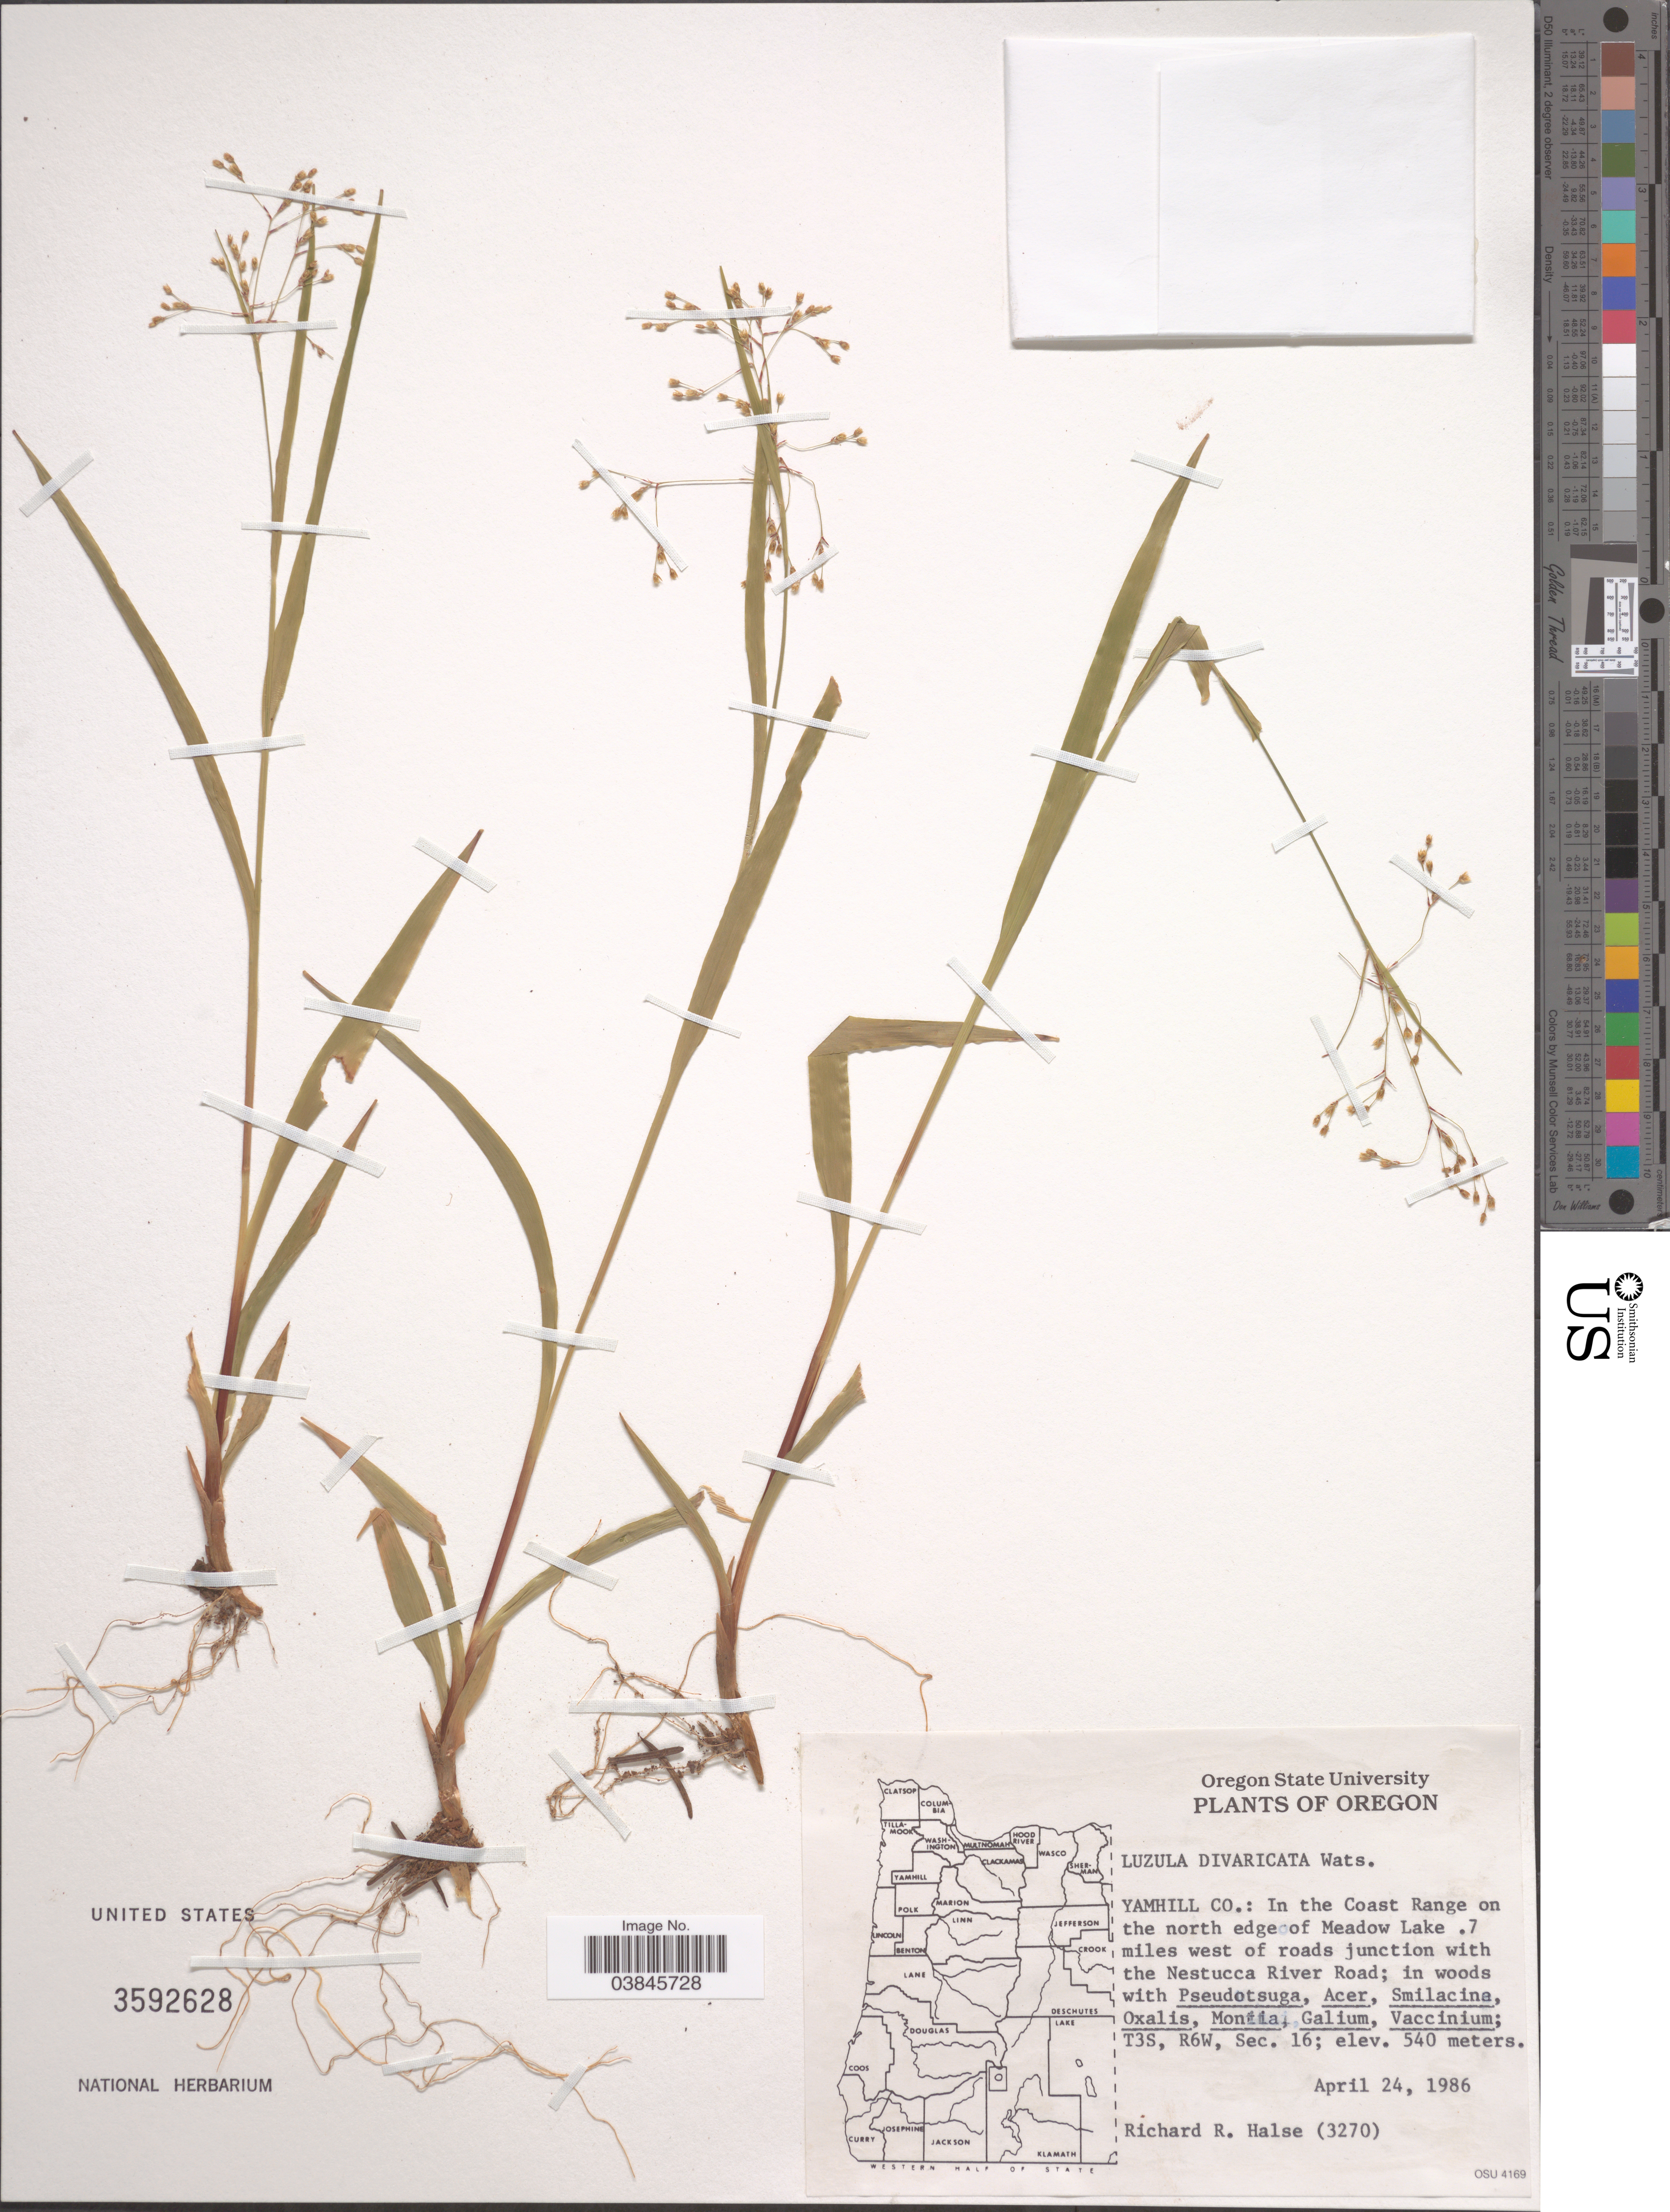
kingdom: Plantae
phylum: Tracheophyta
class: Liliopsida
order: Poales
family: Juncaceae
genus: Luzula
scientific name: Luzula divaricata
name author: S. Watson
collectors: R. Halse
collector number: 3270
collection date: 1986-04-24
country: United States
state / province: Oregon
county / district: Yamhill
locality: Yamhill Co.: In the Coast Range on the north edge of Meadow Lake .7 miles west of roads junction with the Nestucca River Road. T3S, R6W, Sec. 16.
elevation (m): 540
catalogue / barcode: US 3592628